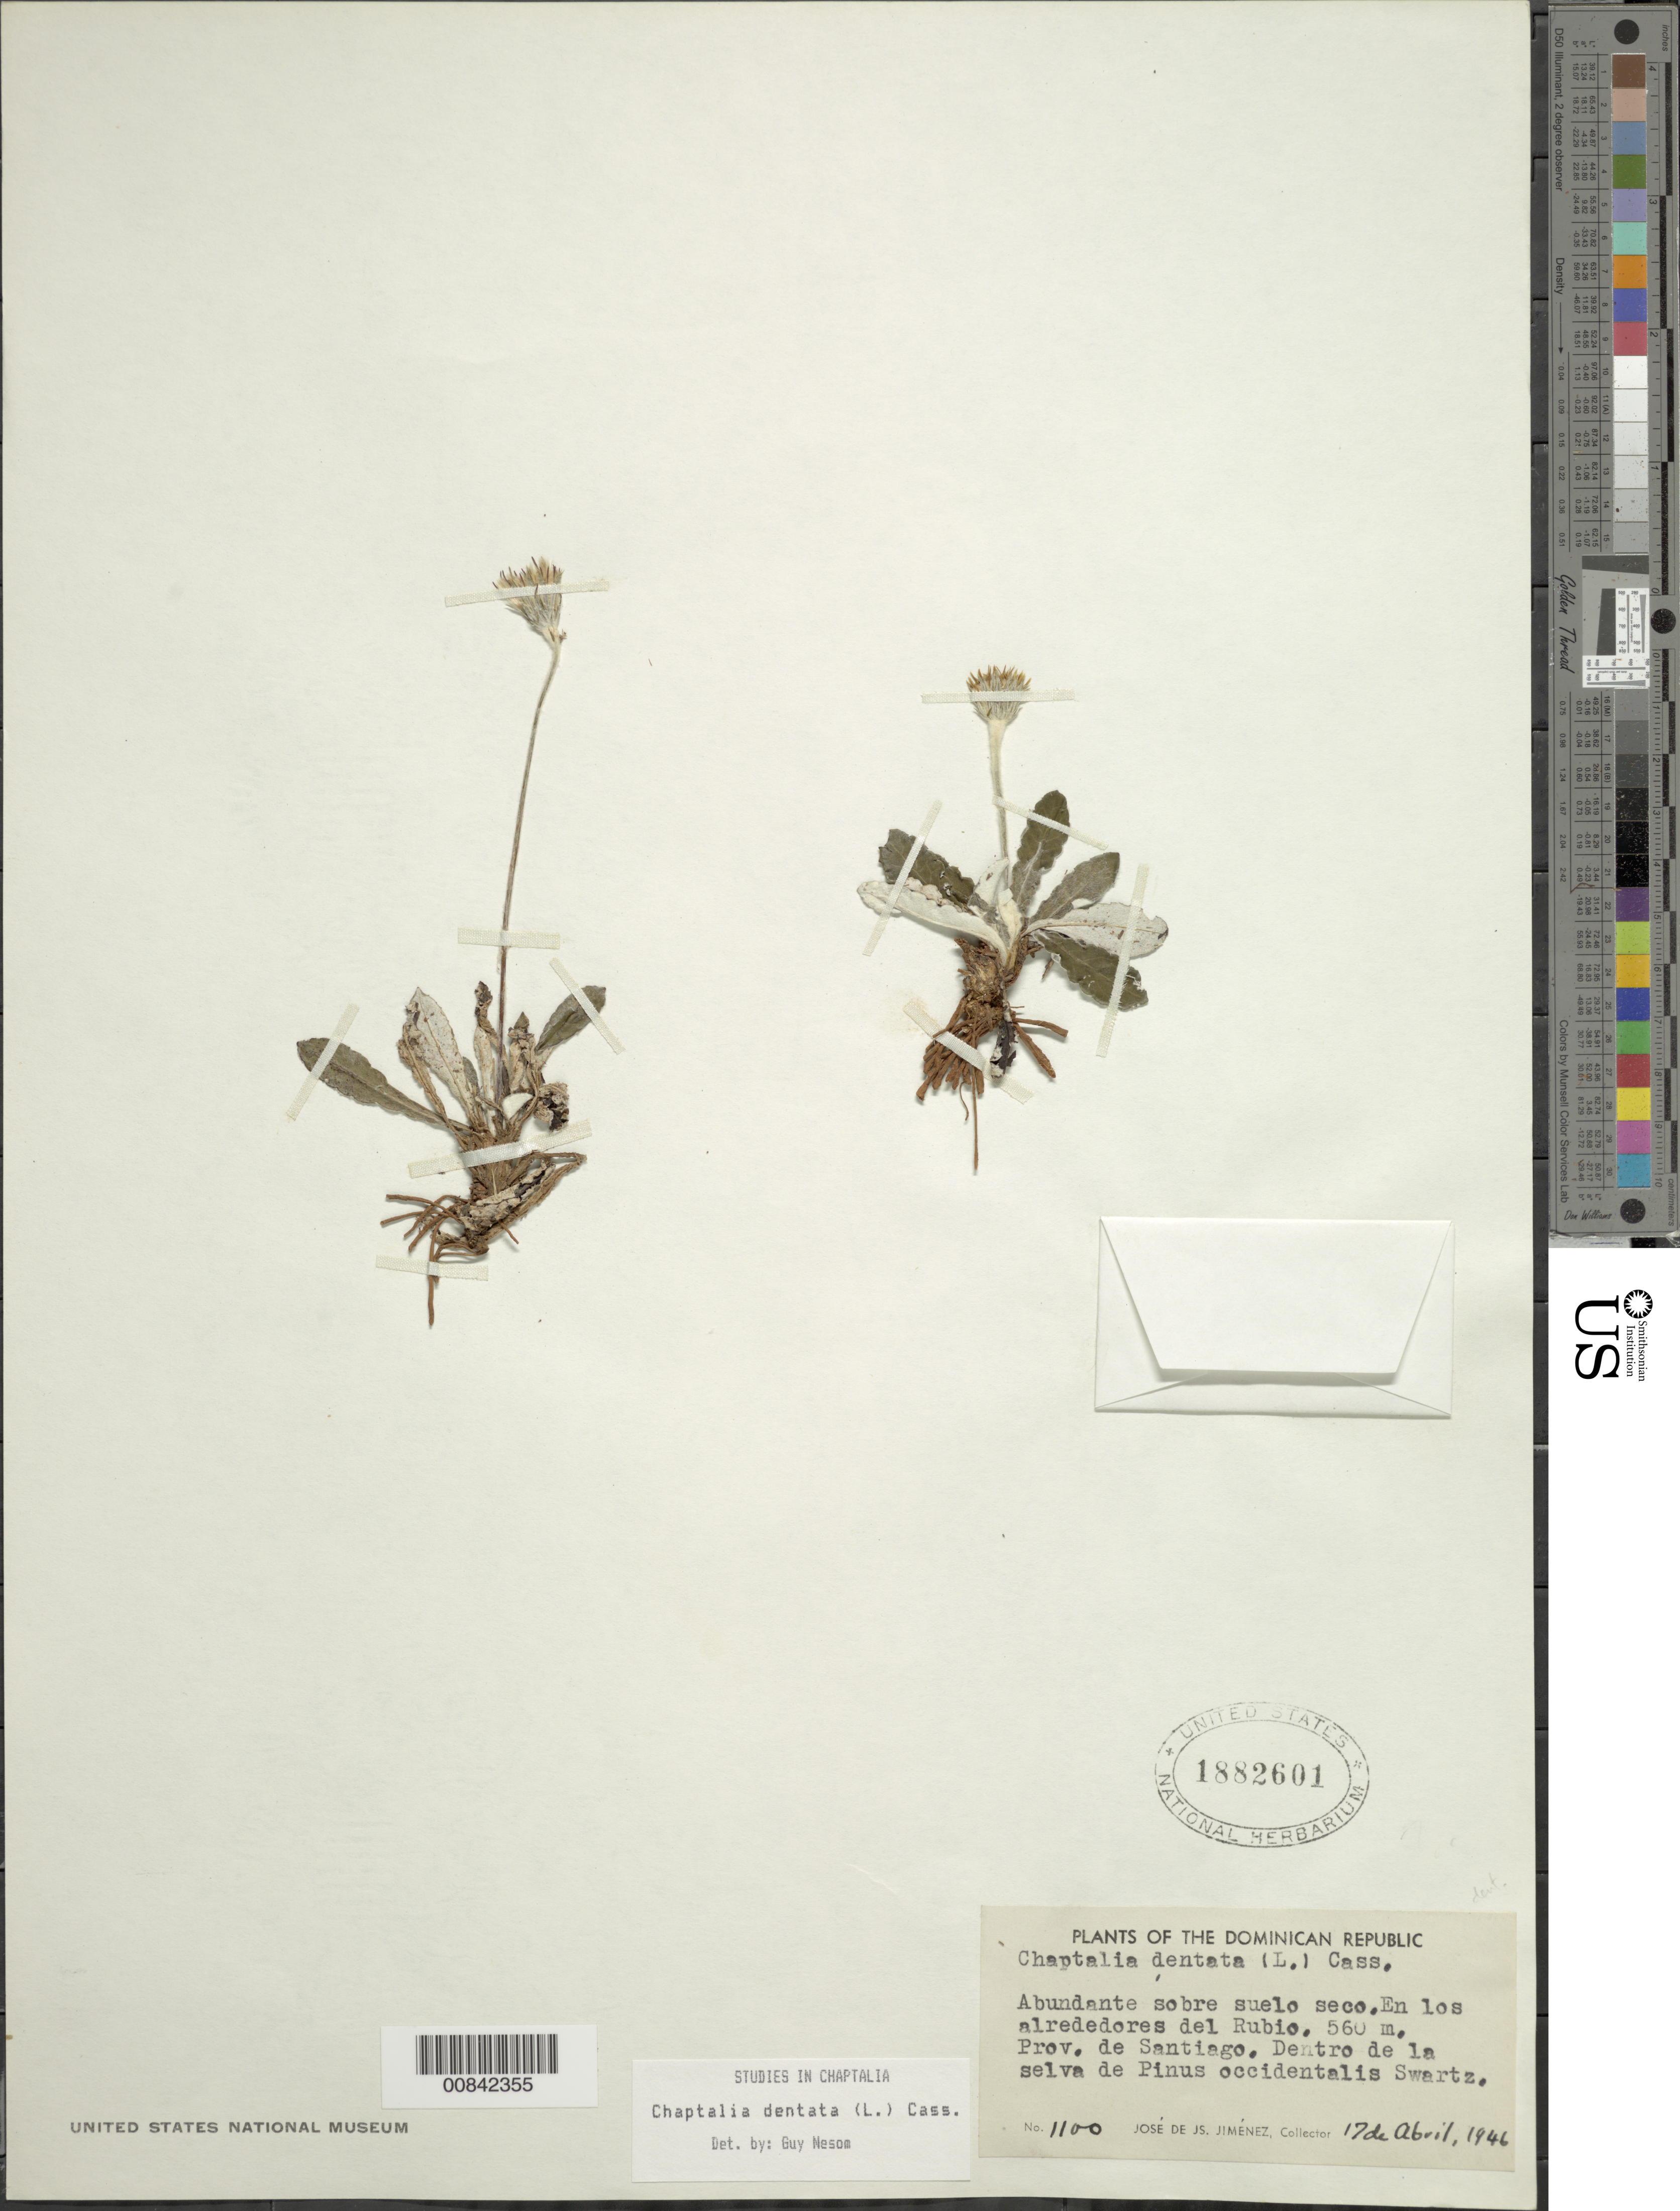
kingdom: Plantae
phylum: Tracheophyta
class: Magnoliopsida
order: Asterales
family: Asteraceae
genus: Chaptalia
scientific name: Chaptalia dentata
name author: (L.) Cass.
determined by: Nesom, Guy L.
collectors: J. J. Jiménez Almonte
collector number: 1100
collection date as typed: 17 Apr 1946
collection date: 1946-04-17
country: Dominican Republic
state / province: Santiago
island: Hispaniola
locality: En los alrededores del Rubio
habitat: Suelo seco, dentre de la selva de Pinus occidentals Sw.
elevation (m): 560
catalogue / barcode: US 1882601